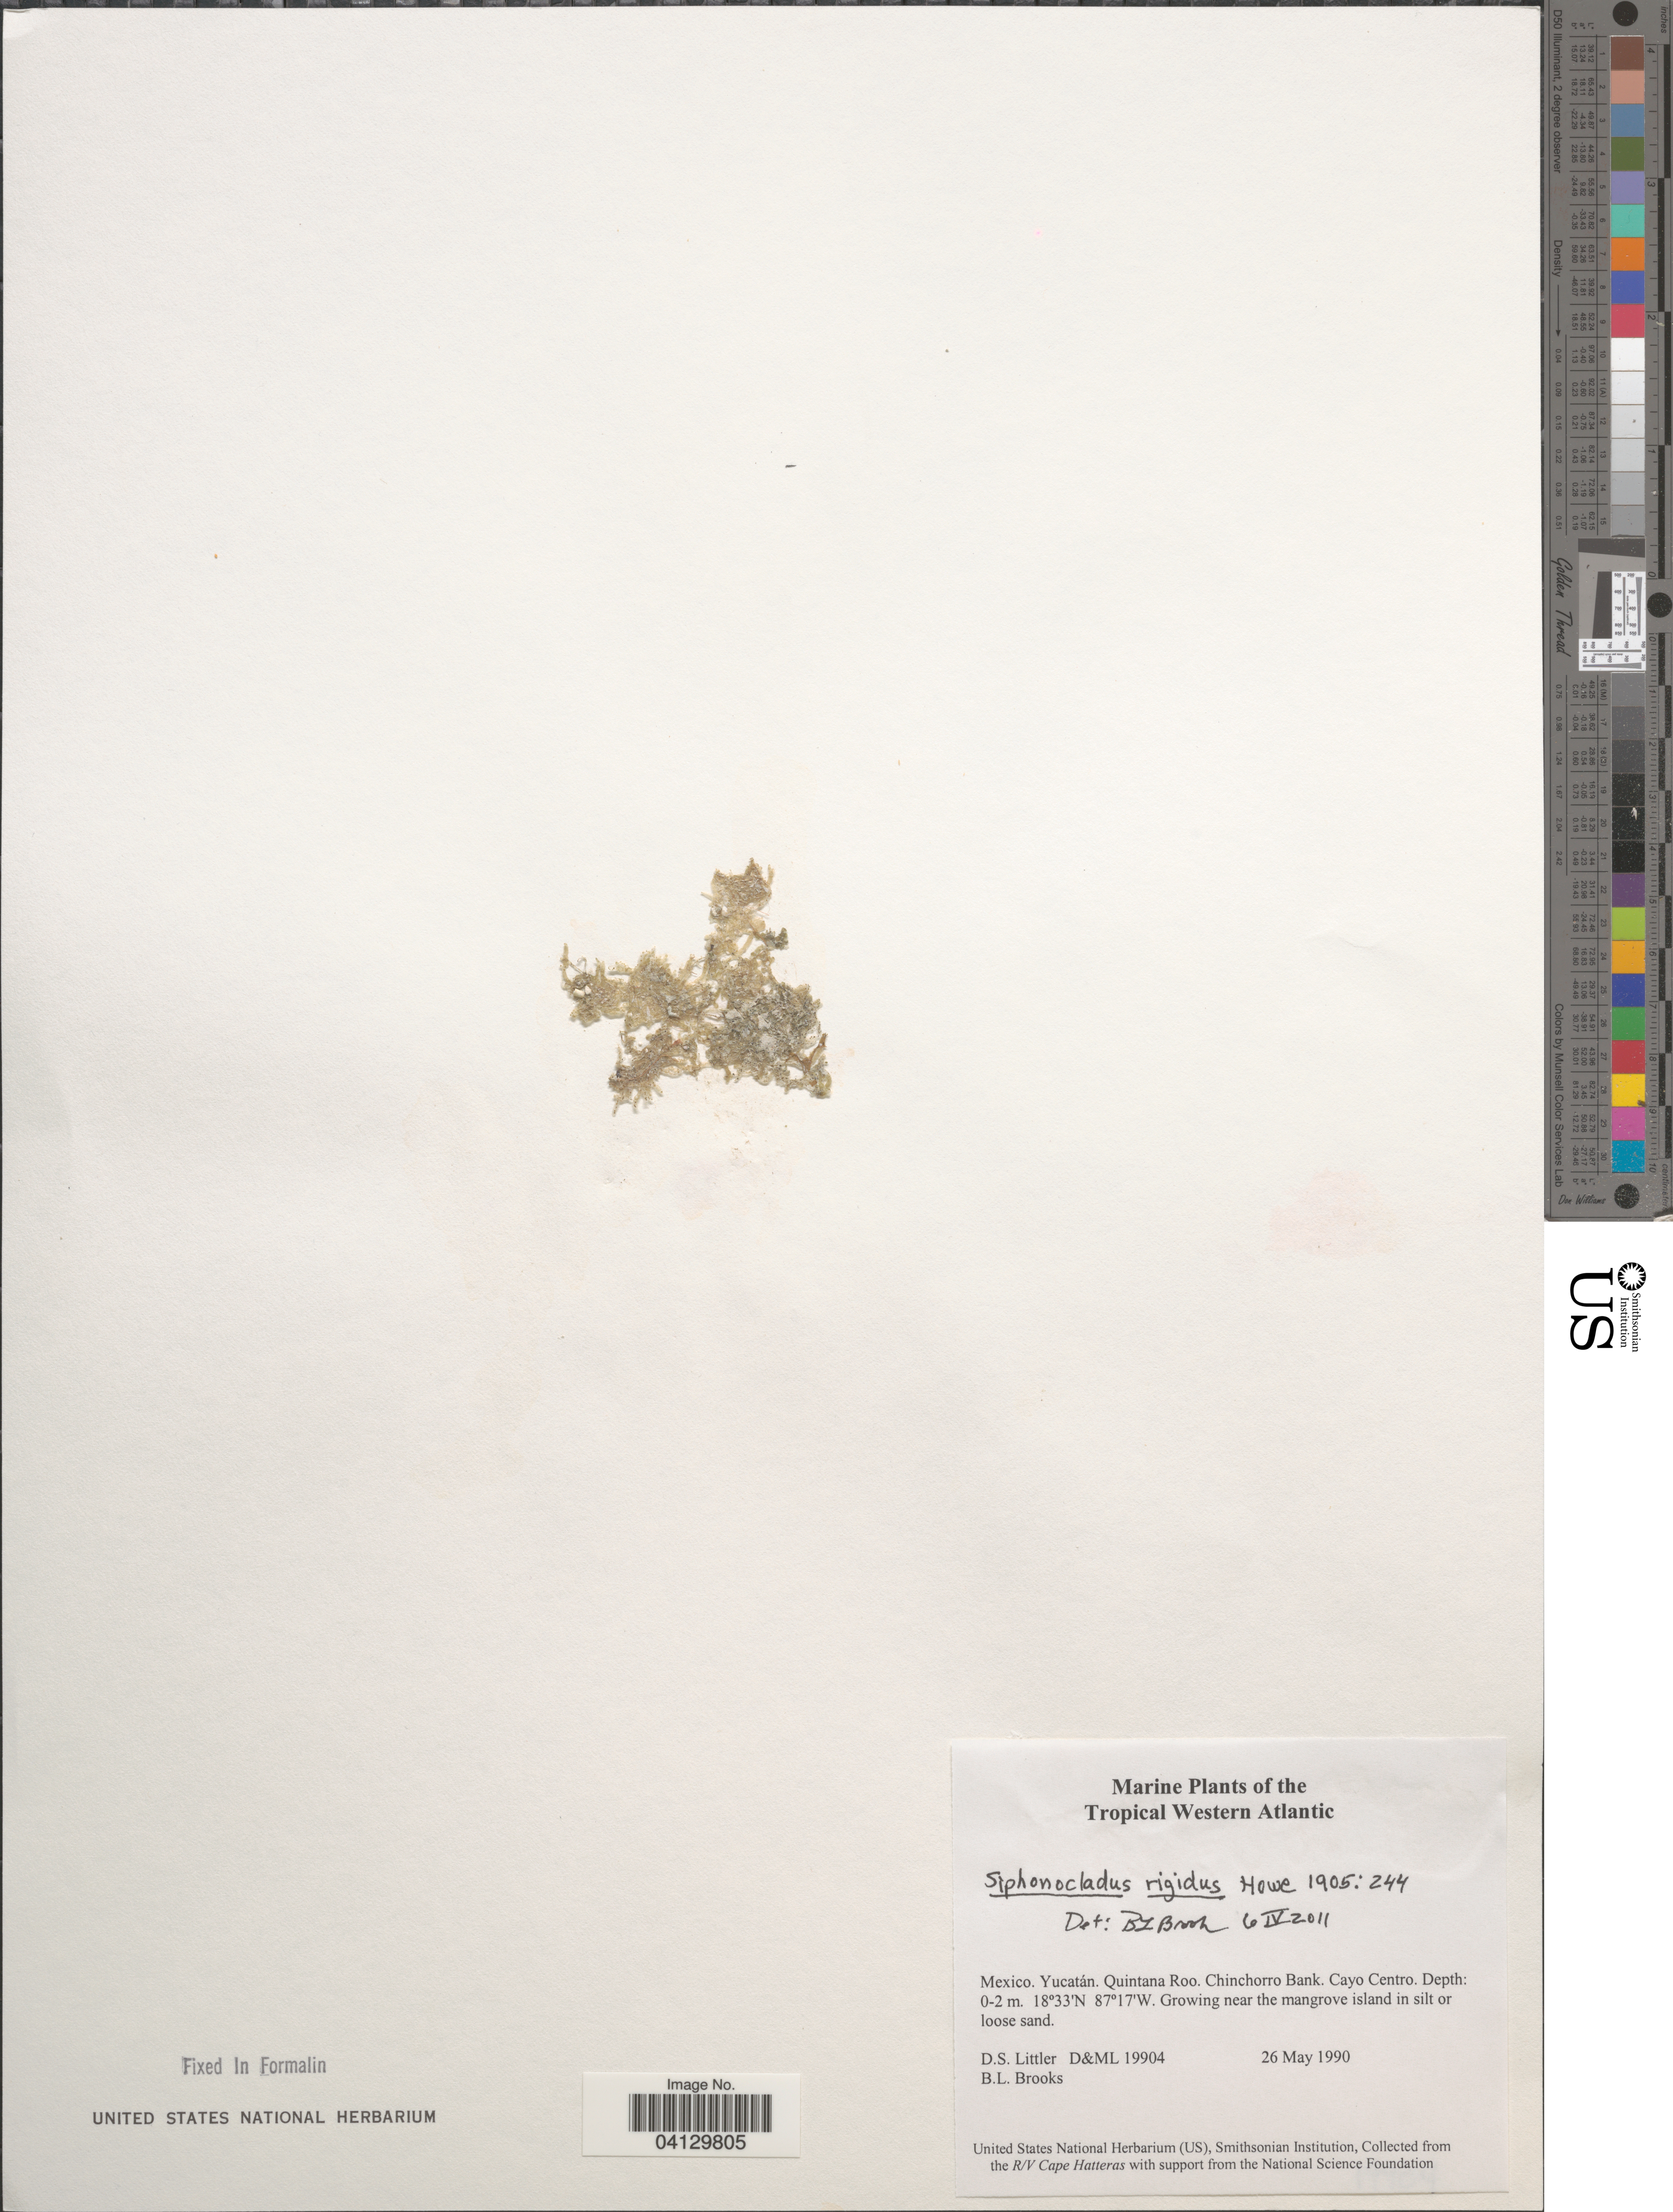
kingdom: Plantae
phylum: Chlorophyta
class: Ulvophyceae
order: Siphonocladales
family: Siphonocladaceae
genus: Siphonocladus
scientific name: Siphonocladus rigidus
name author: M. Howe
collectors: D. S. Littler & B. Brooks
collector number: D&ML19904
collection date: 1990-05-26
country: Mexico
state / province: Yucatán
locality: Tropical Western Atlantic. Quintana Roo. Chinchorro Bank. Cayo Centro.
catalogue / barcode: US 328844